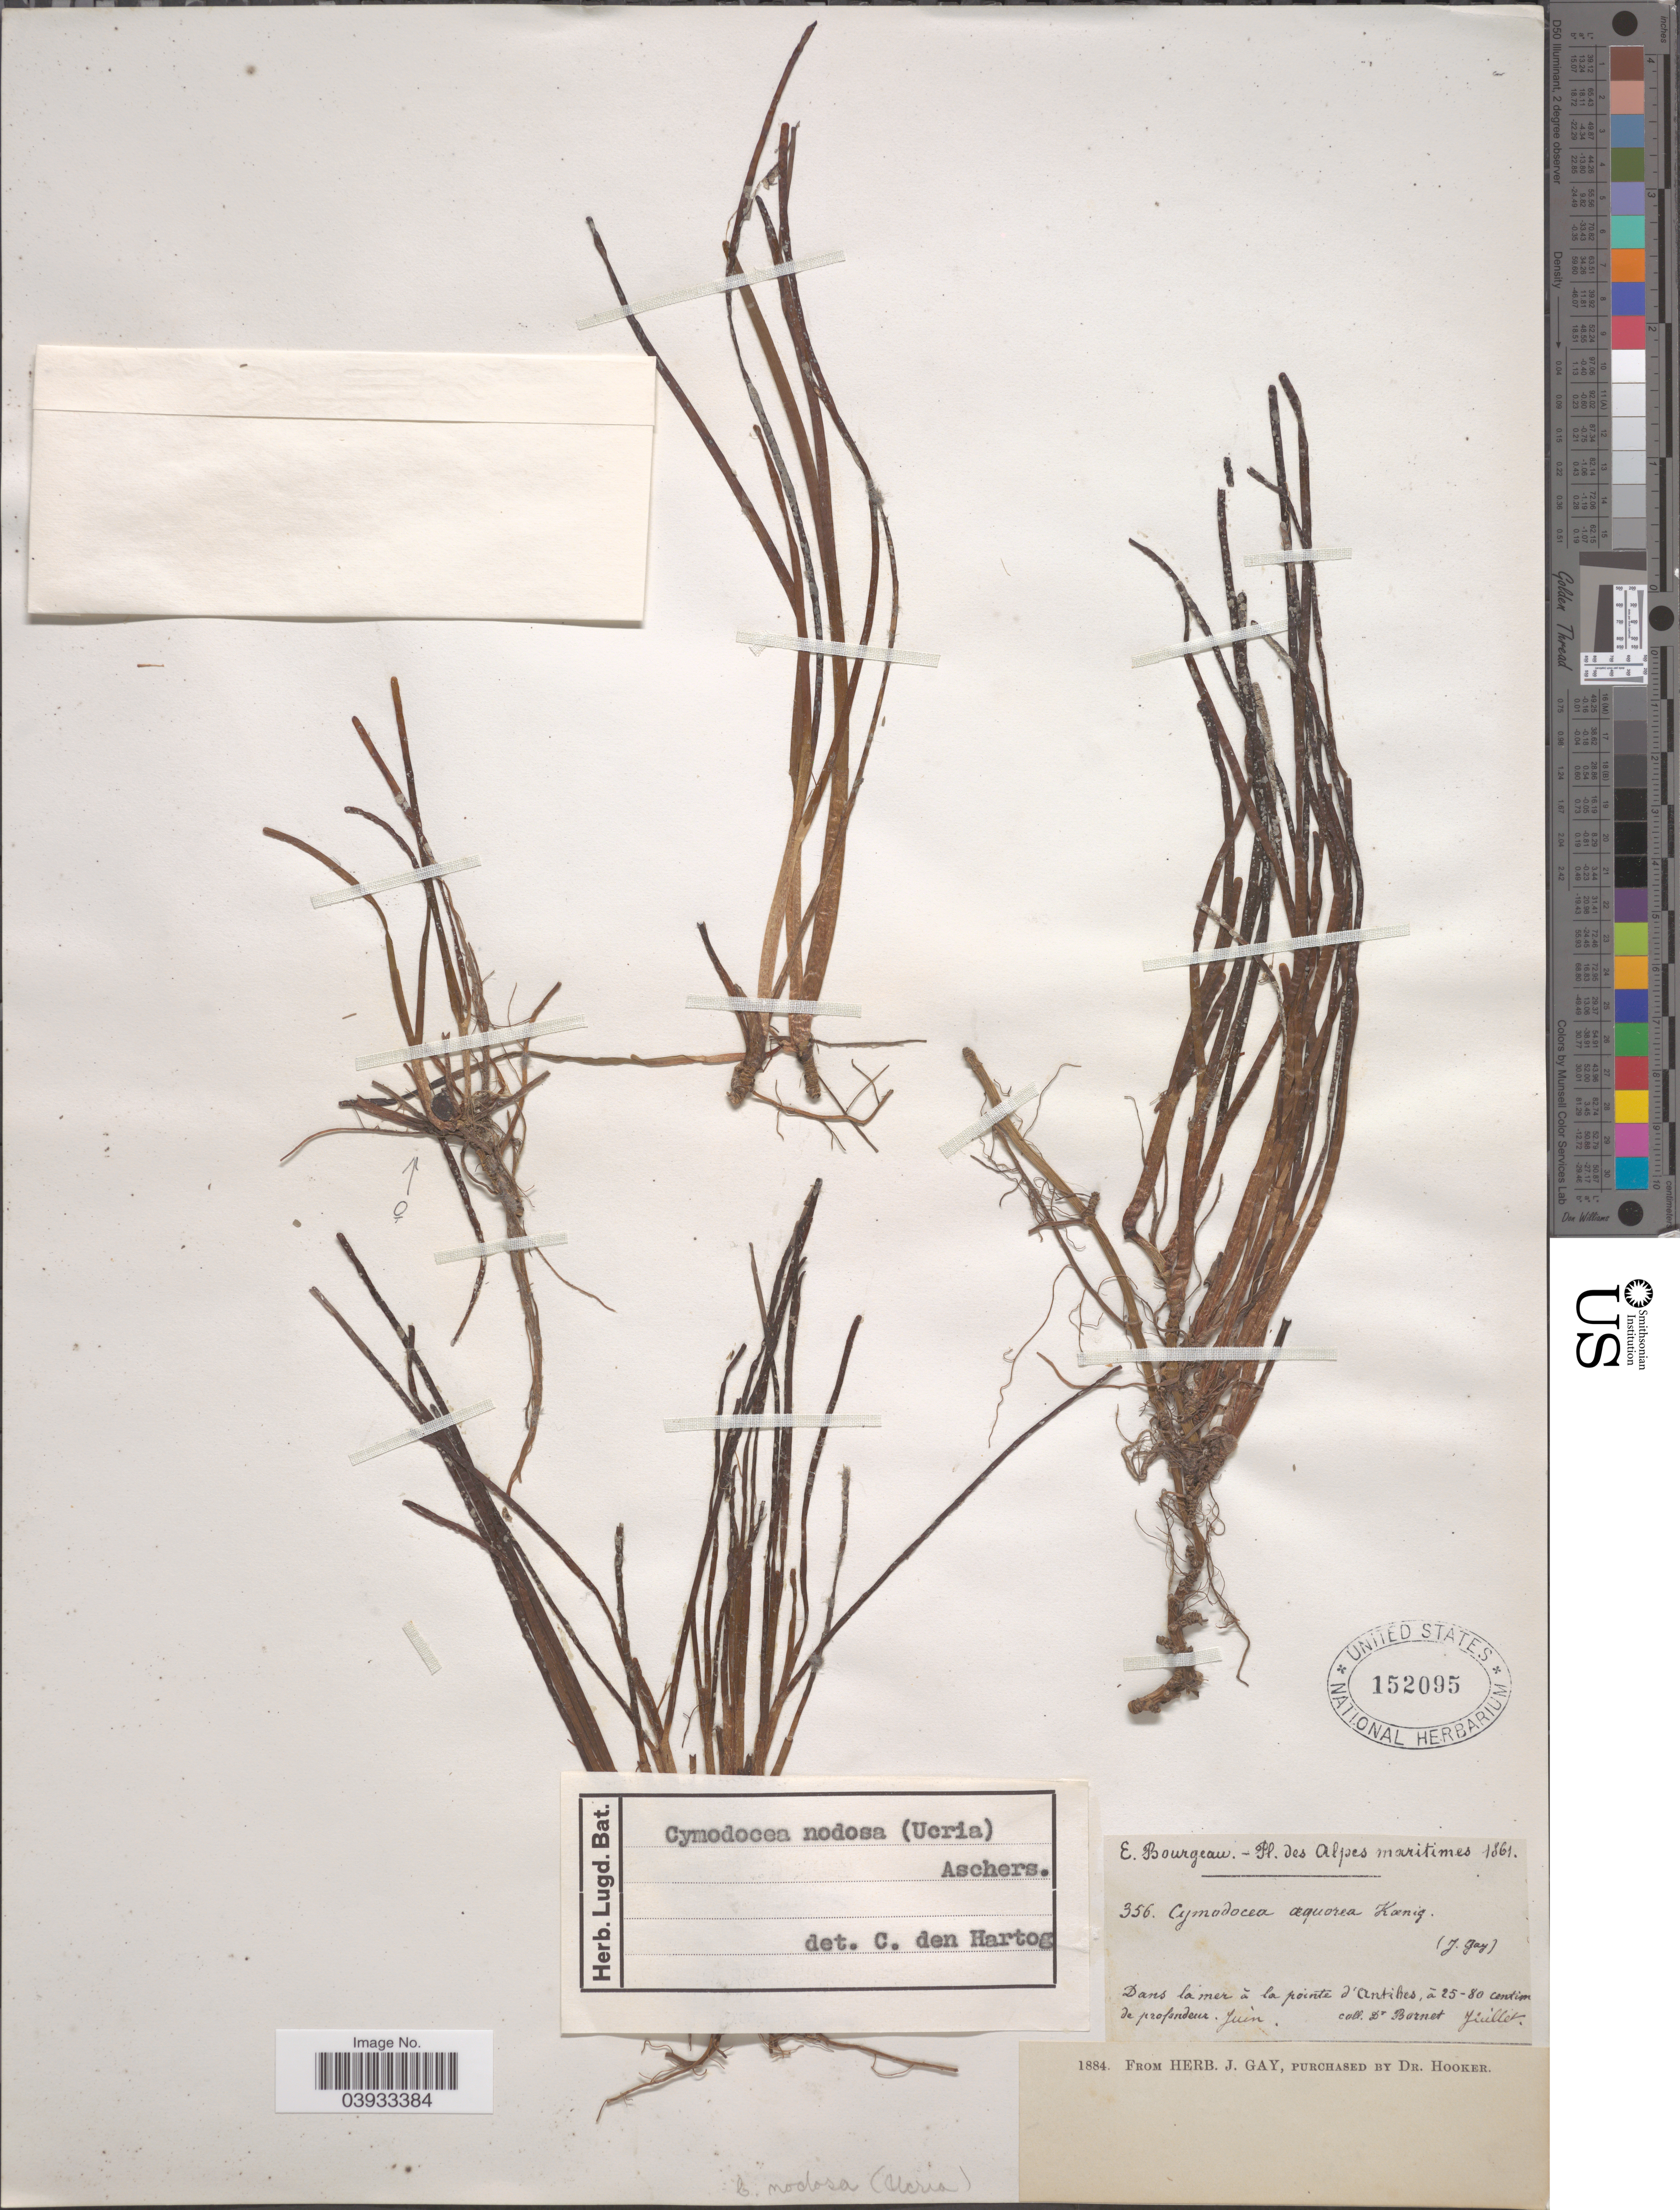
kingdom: Plantae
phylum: Tracheophyta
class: Liliopsida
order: Alismatales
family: Cymodoceaceae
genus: Cymodocea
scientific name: Cymodocea nodosa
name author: Asch.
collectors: E. Bornet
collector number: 356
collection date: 1861-06/1861-07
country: France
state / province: Provence-Alpes-Côte d'Azur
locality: Alpes Maritimes. Dans la mer á la pointe d'Antibes.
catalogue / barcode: US 152095